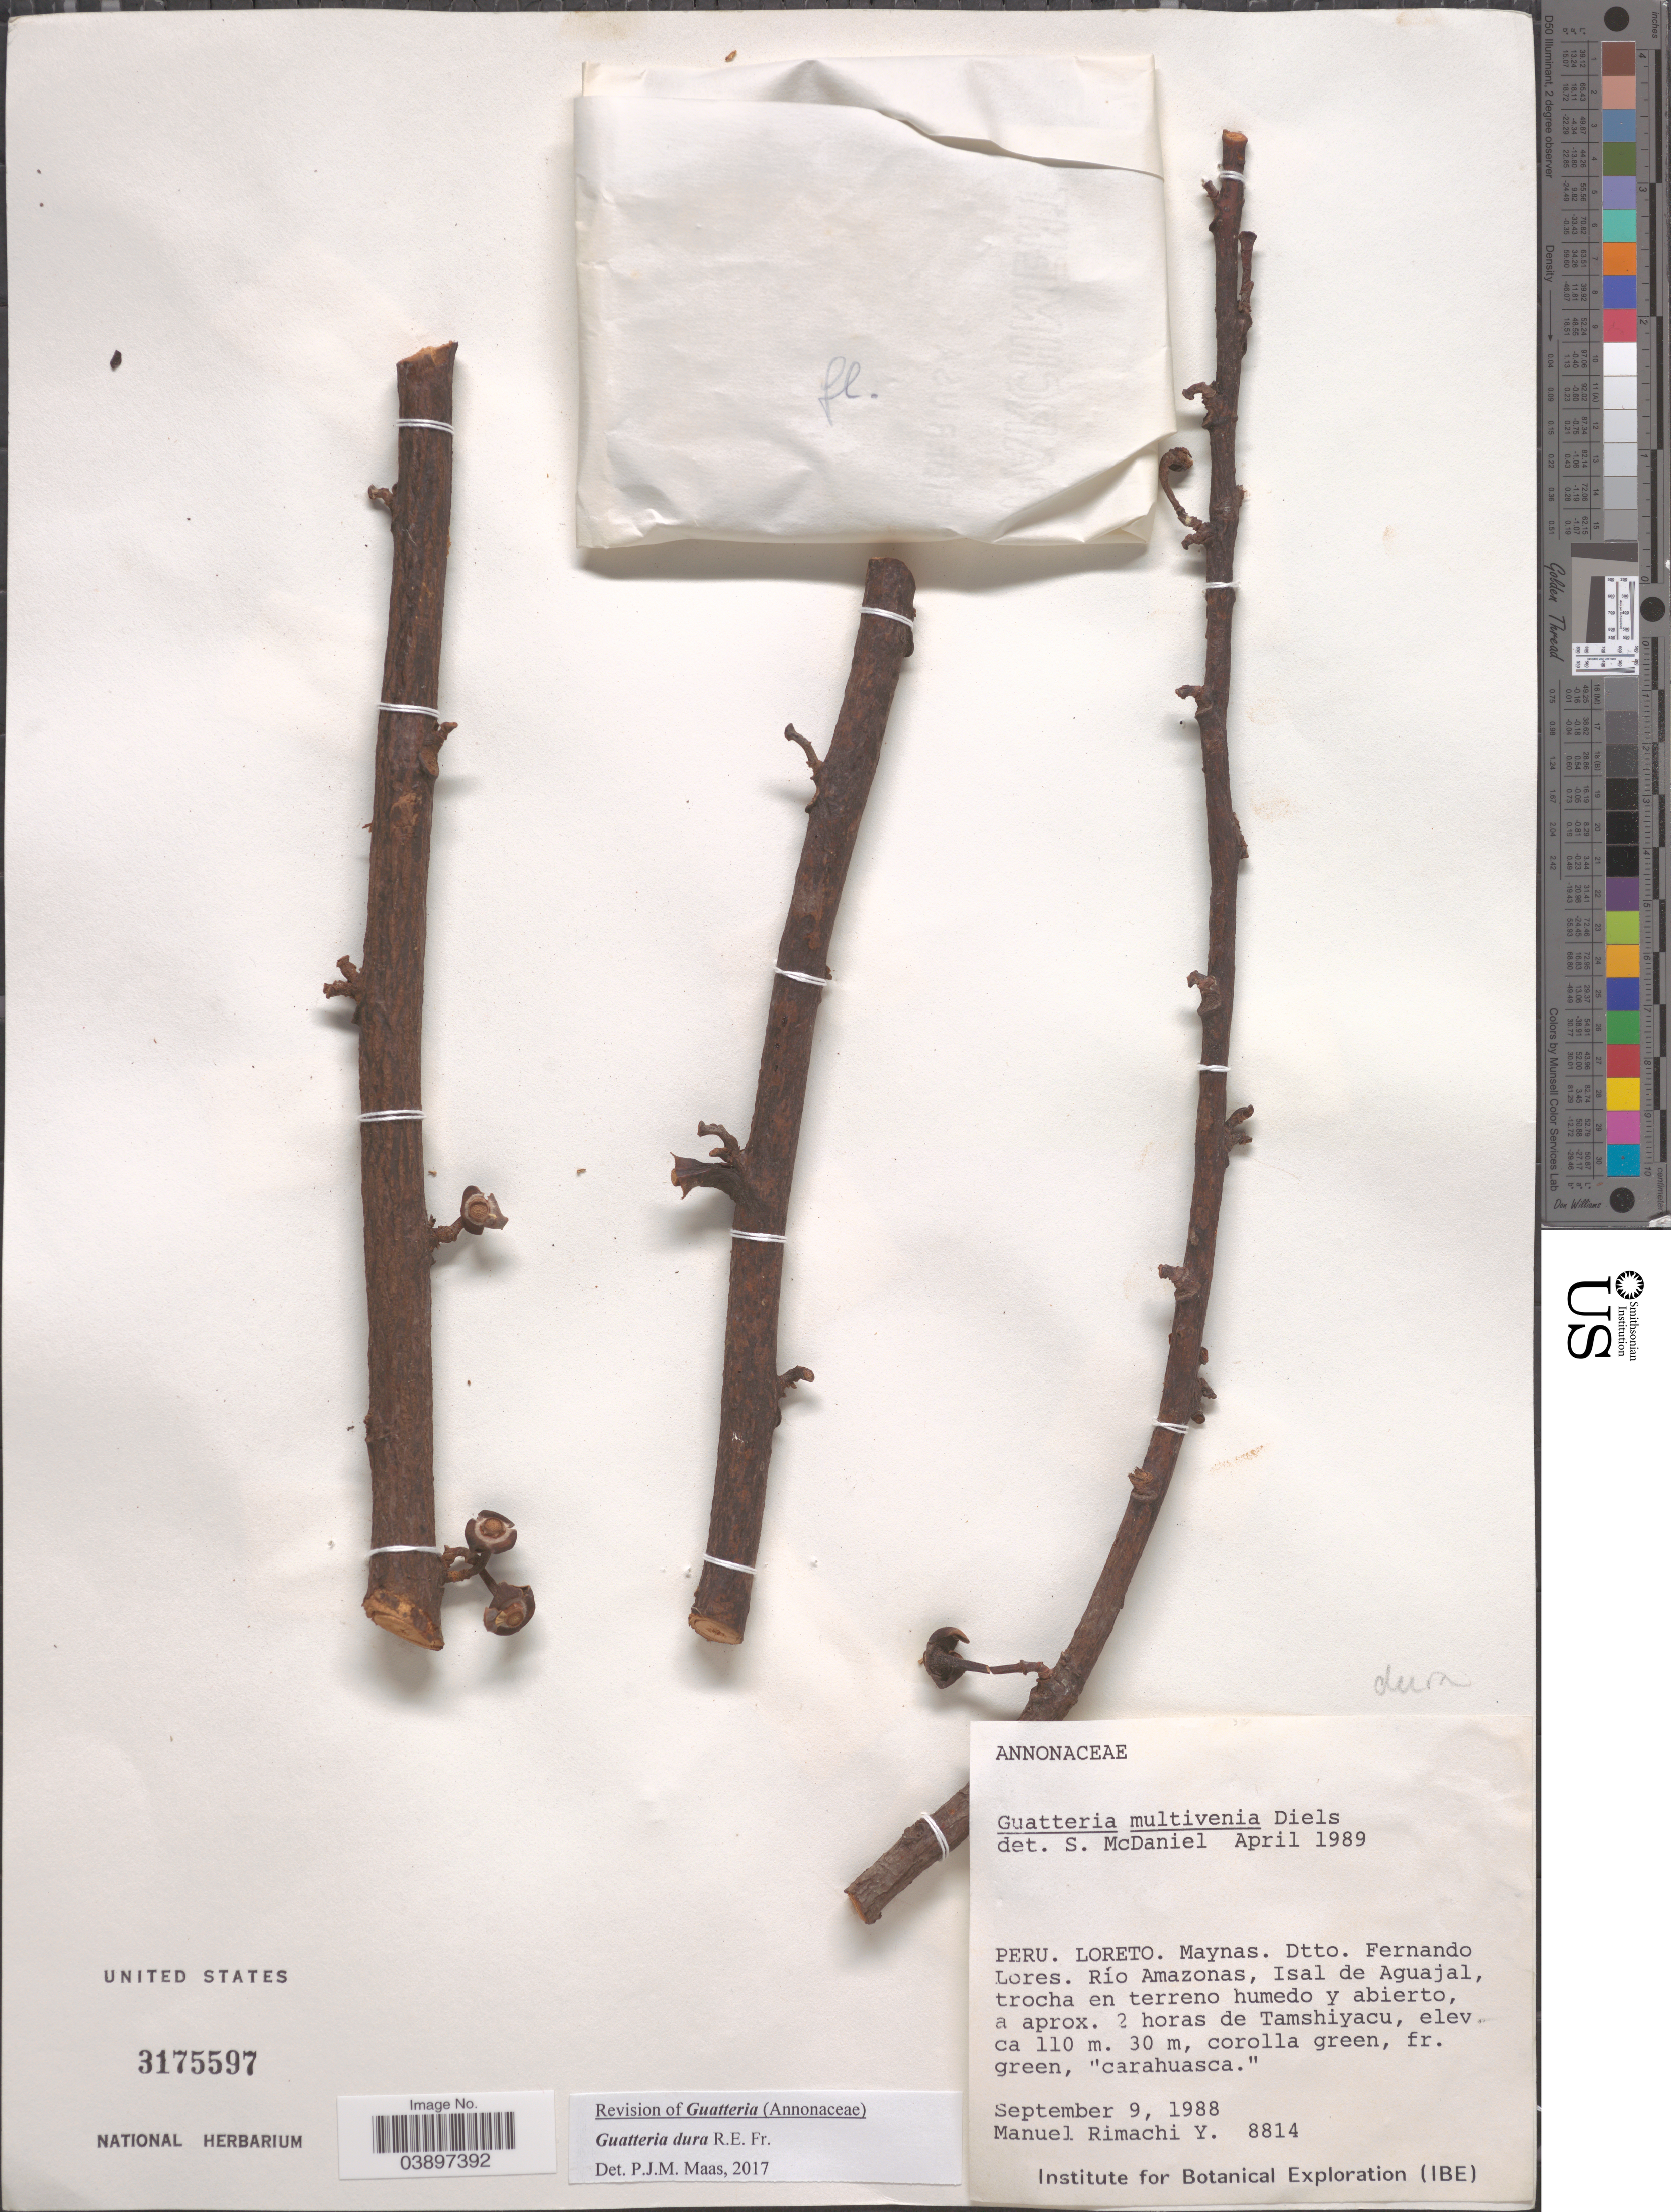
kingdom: Plantae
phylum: Tracheophyta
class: Magnoliopsida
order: Magnoliales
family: Annonaceae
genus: Guatteria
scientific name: Guatteria dura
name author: R.E. Fr.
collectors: M. Rimachi Y.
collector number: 8814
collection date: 1988-09-09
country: Peru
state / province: Loreto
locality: Maynas. Dtto. Fernando Lores. Río Amazonas, Isla de Aguajal, trocha en terreno humedo y abierto, a aprox. 2 horas de Tamshiyacu.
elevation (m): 110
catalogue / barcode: US 3175597